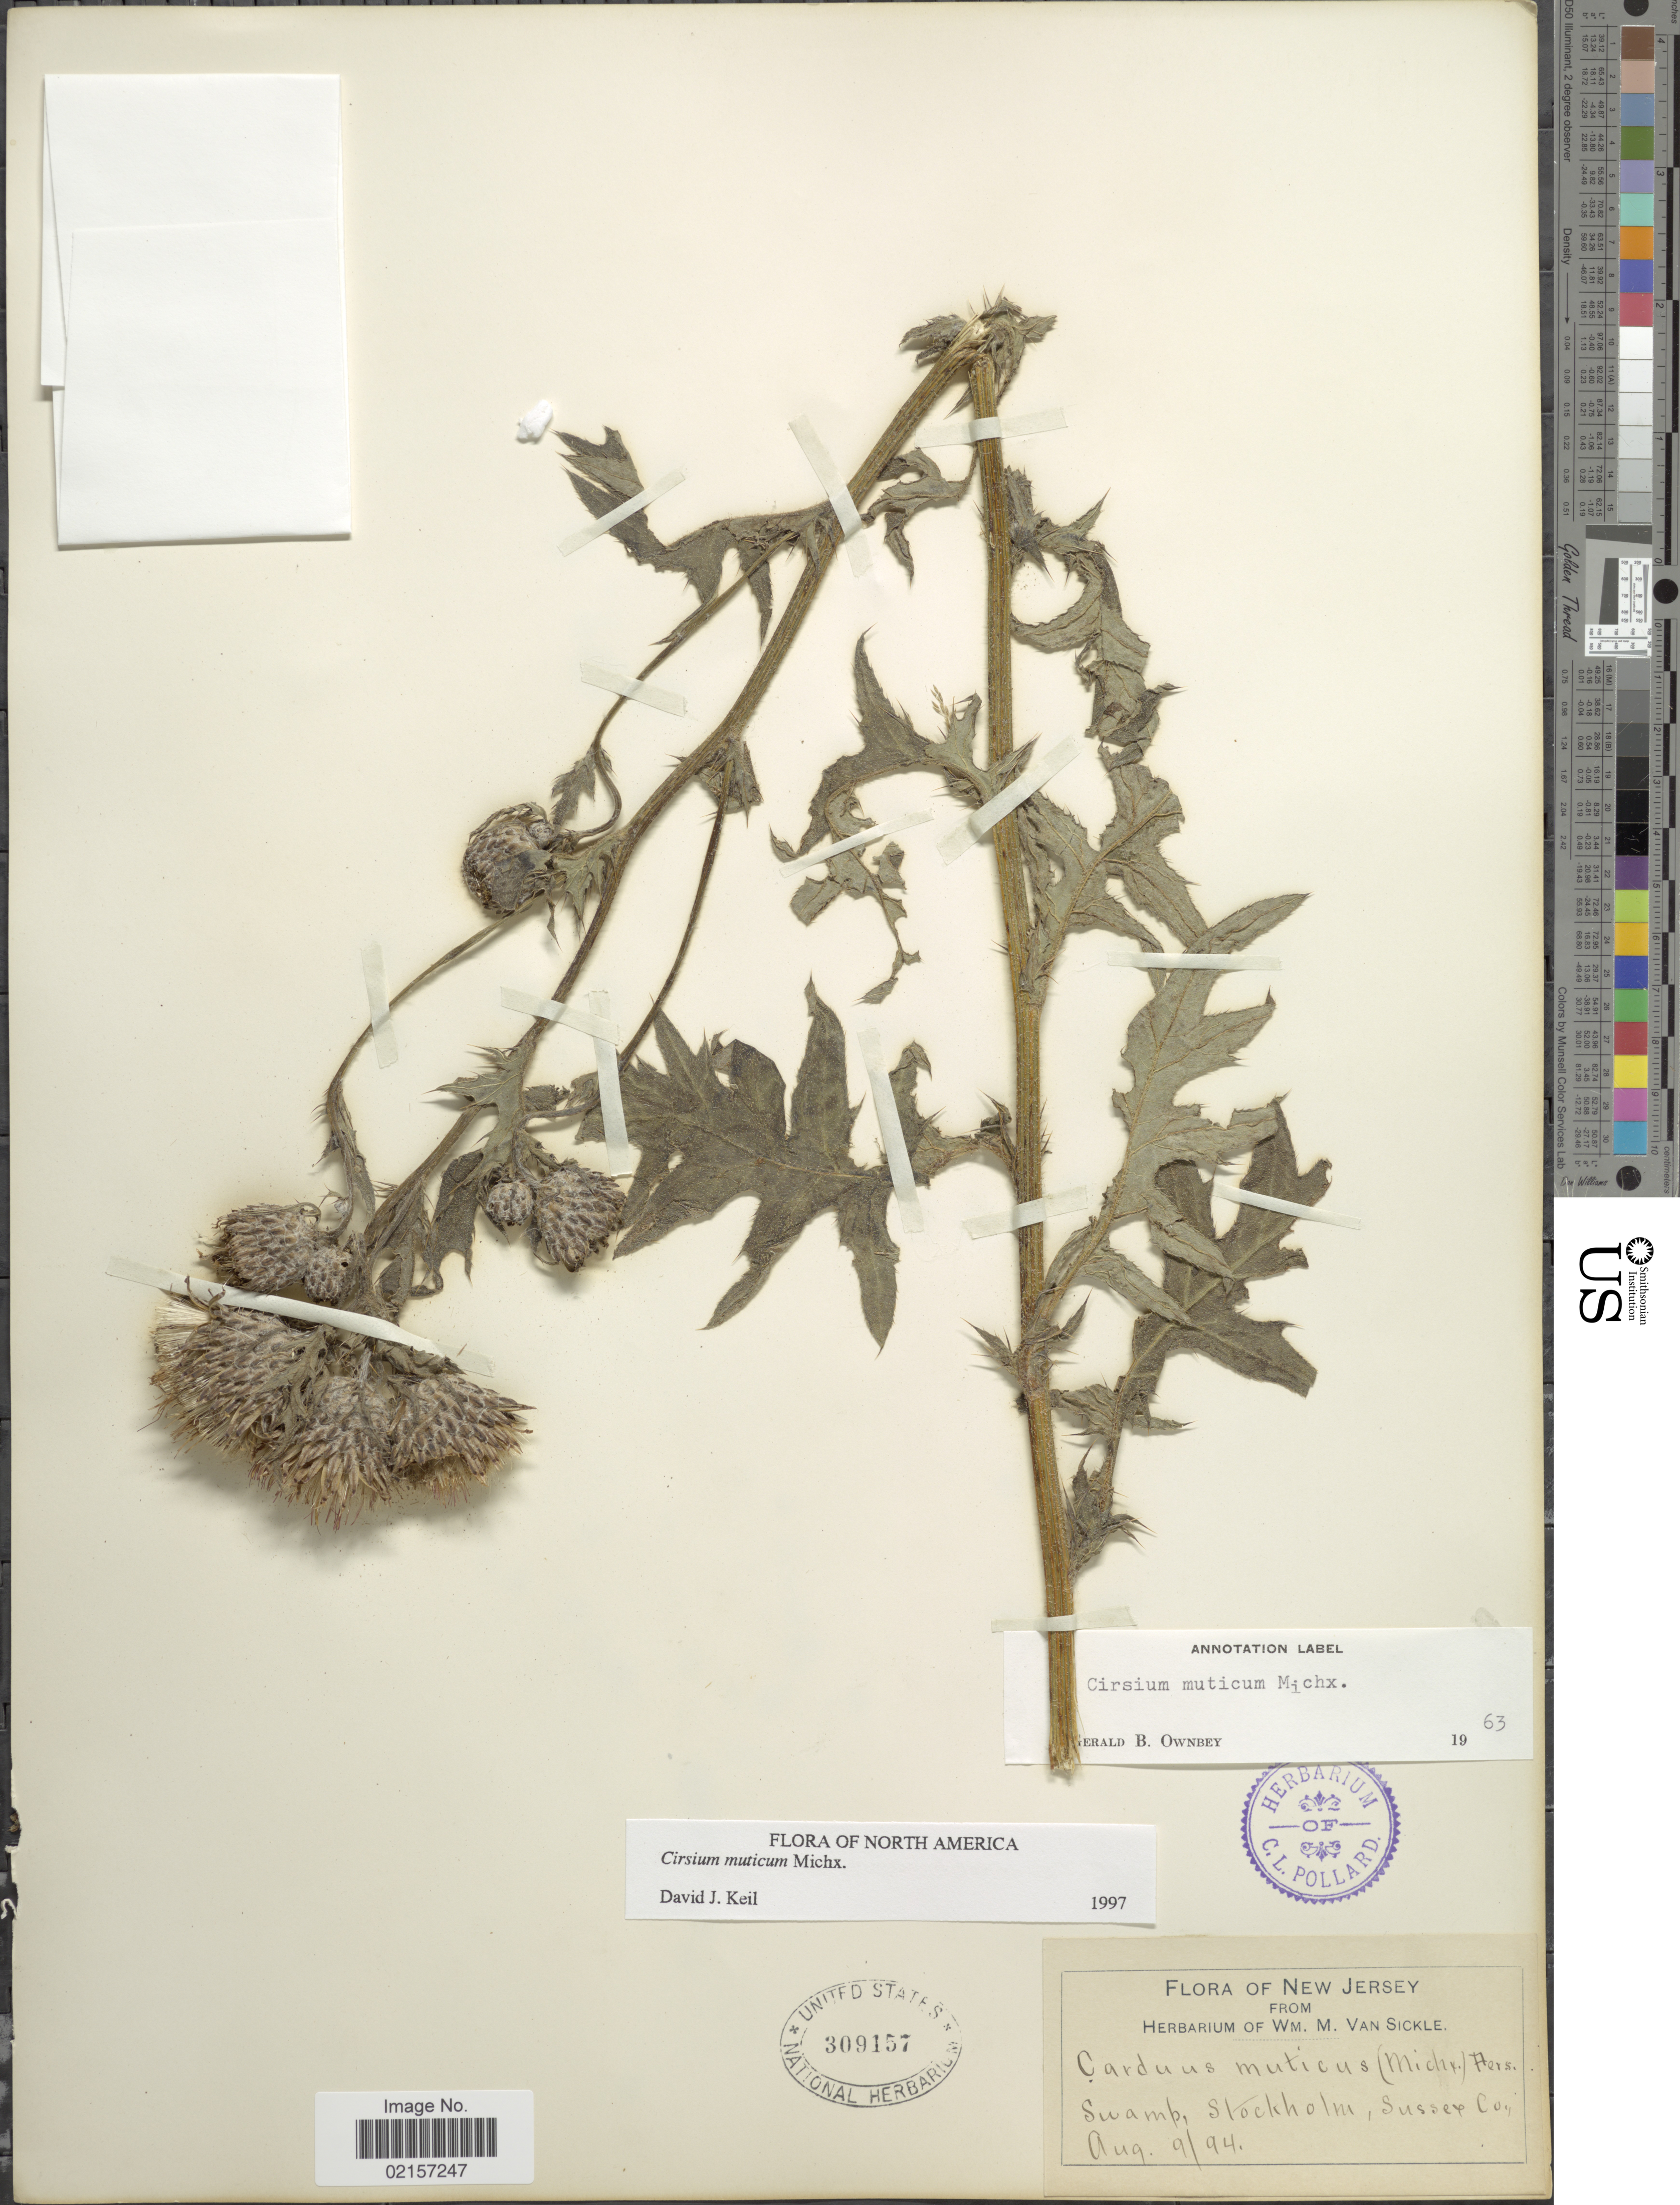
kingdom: Plantae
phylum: Tracheophyta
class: Magnoliopsida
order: Asterales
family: Asteraceae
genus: Cirsium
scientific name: Cirsium muticum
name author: Michx.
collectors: ex herb. Wm. M. Van Sickle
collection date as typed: Transcribed d/m/y: 9/8/94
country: United States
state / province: New Jersey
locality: Swamp, Stockholm, Sussey Co.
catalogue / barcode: US 309157